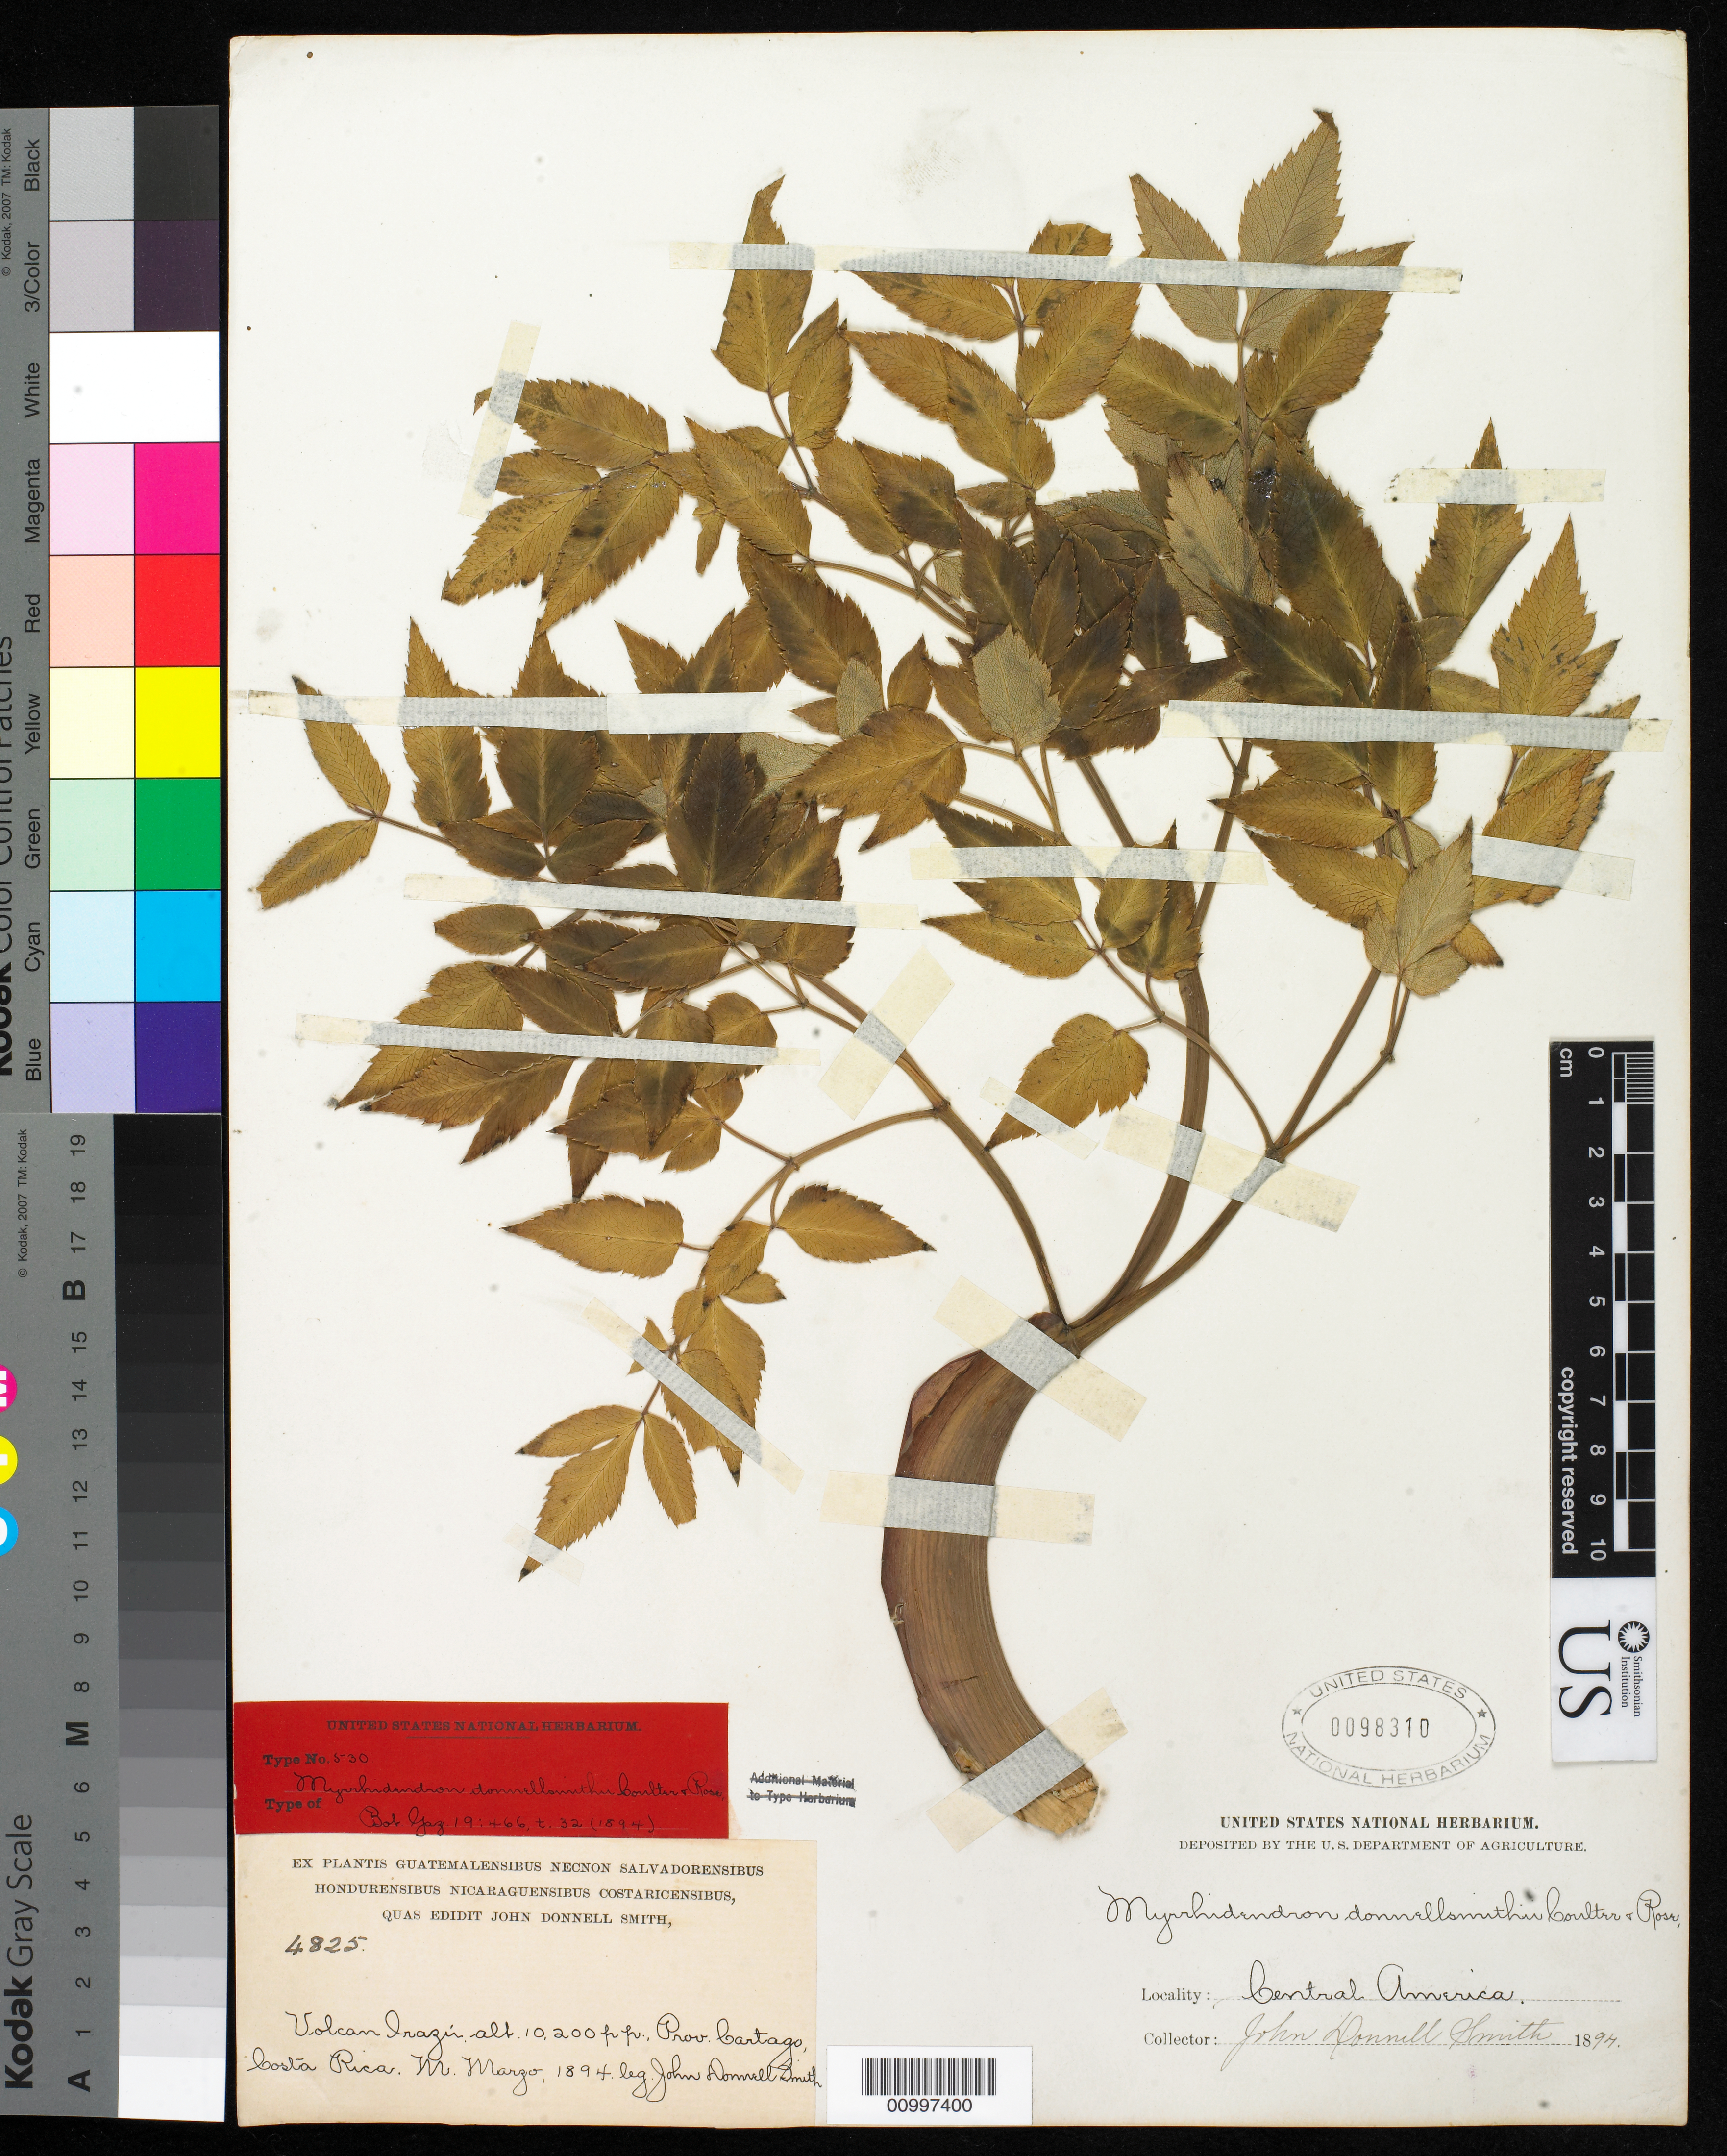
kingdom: Plantae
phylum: Tracheophyta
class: Magnoliopsida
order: Apiales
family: Apiaceae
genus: Myrrhidendron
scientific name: Myrrhidendron donnellsmithii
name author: J.M. Coult. & Rose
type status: Type Collection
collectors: J. Donnell Smith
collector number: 4825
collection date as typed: Mar 1894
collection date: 1894-03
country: Costa Rica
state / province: Cartago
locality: Volcán Irazú.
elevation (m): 3109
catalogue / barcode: US 98310